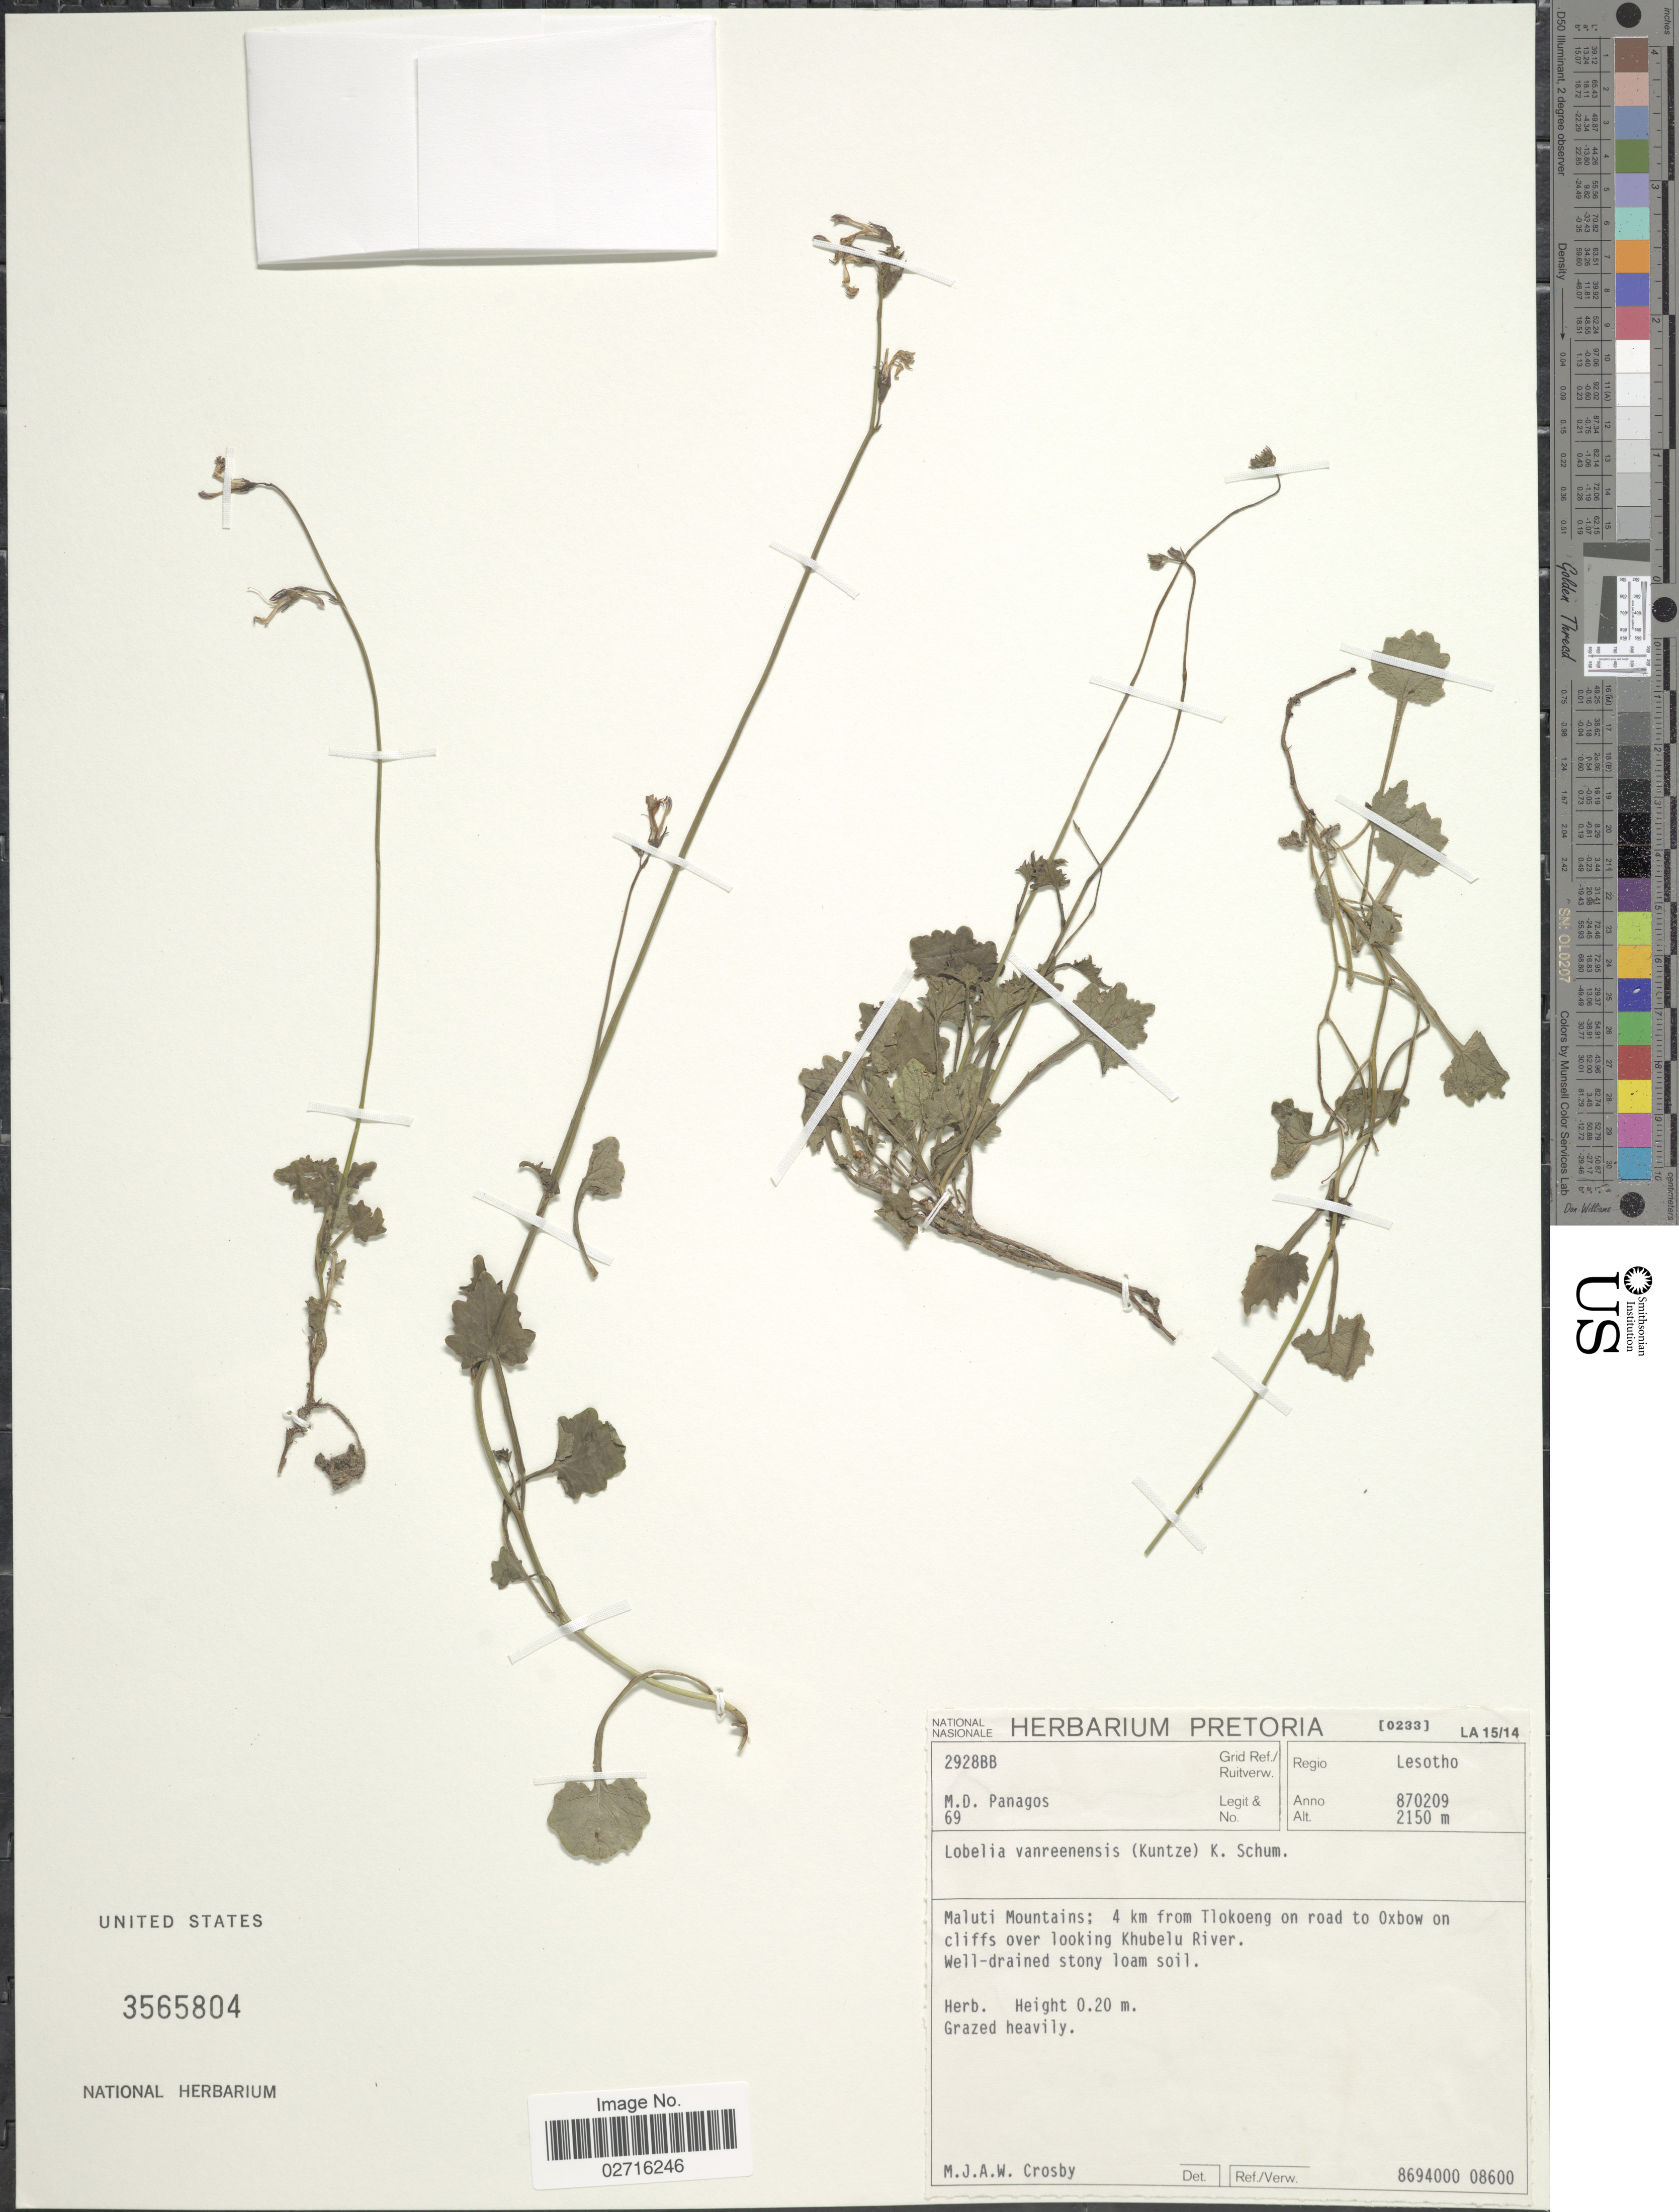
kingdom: Plantae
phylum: Tracheophyta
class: Magnoliopsida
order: Asterales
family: Campanulaceae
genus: Lobelia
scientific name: Lobelia vanreenensis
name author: (Kuntze) K. Schum.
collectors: M. Panagos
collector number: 69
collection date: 1987-02-09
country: Lesotho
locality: Regio Lesotho, Maluti Mountains; 4 km from Tlokoeng on road to Oxbow on cliffs over looking Khubelu River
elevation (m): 2150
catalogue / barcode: US 3565804